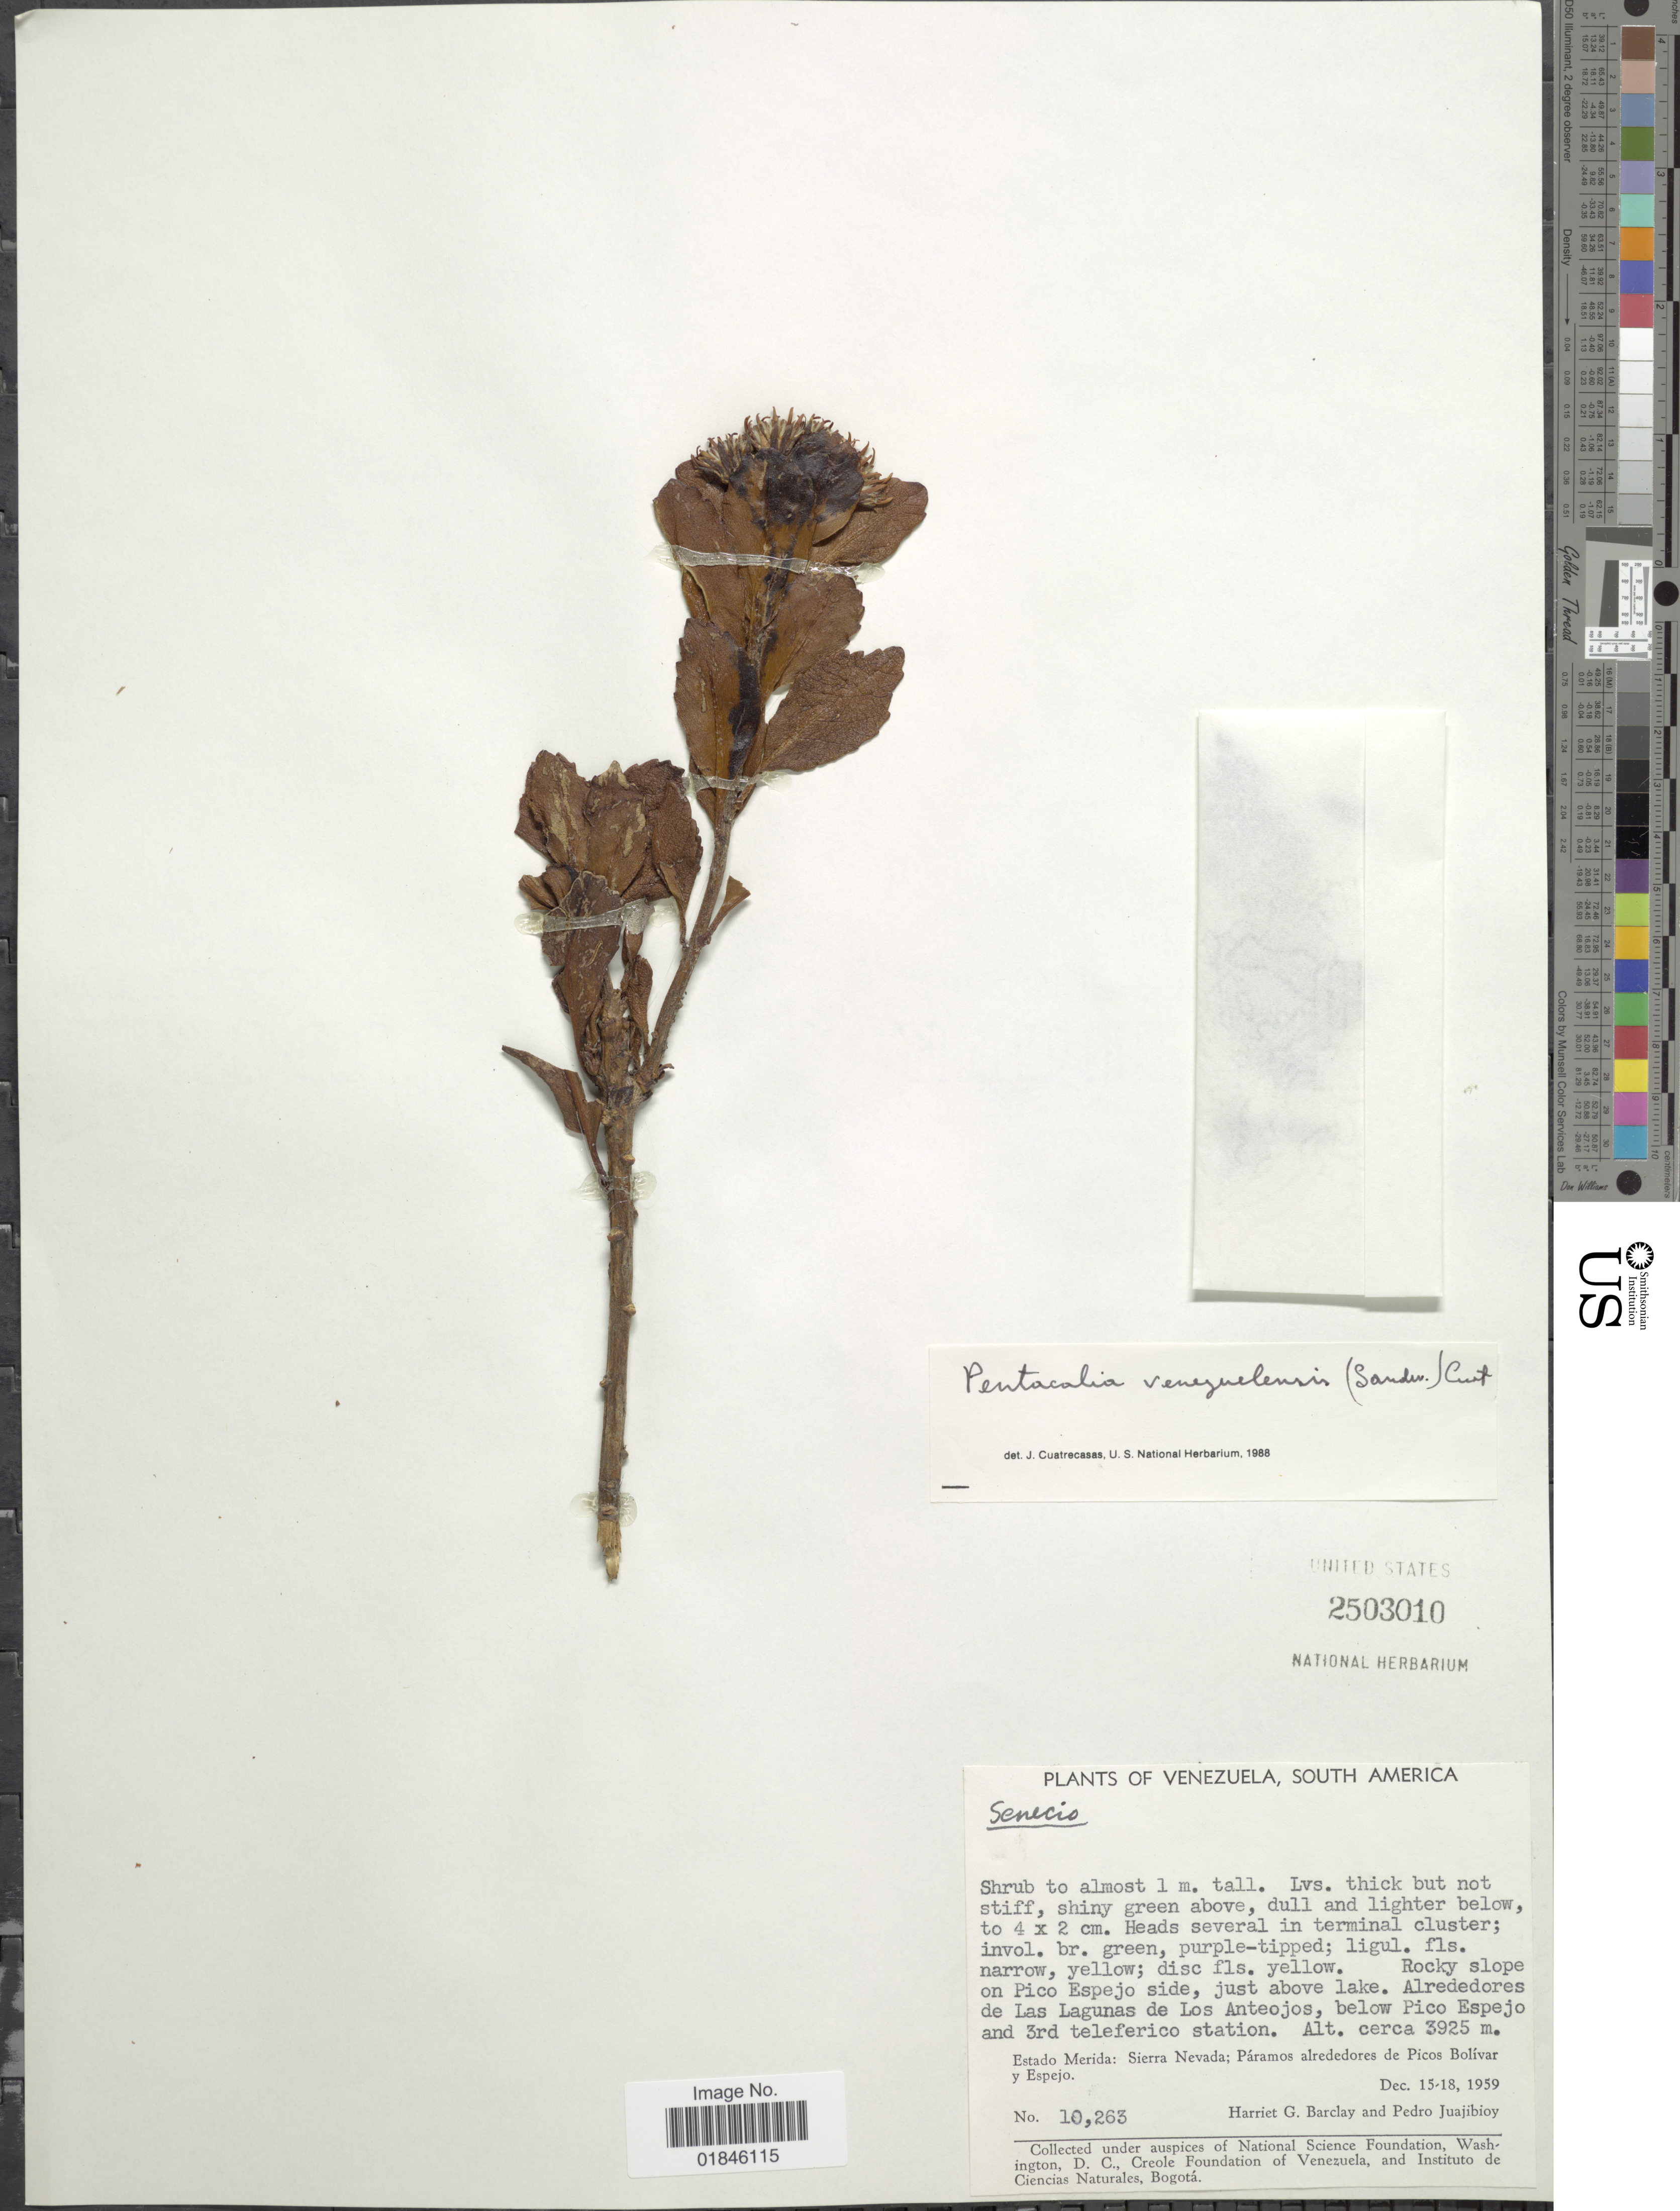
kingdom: Plantae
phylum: Tracheophyta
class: Magnoliopsida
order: Asterales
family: Asteraceae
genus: Pentacalia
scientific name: Pentacalia venezuelensis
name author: (Sandwith) Cuatrec.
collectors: H. G. Barclay & P. Juajibioy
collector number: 10263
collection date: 1959-12-15/1959-12-18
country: Venezuela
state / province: Mérida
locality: Rocky slope on Pico Espejo side, just above lake. Alrededores de Las Lagunas de Los Anteojos, below Pico Espejo and 3rd teleferico station. Estado Merida: Sierra Nevada: Páramos alrededores de Picos Bolívar y Espejo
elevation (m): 3925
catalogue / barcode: US 2503010